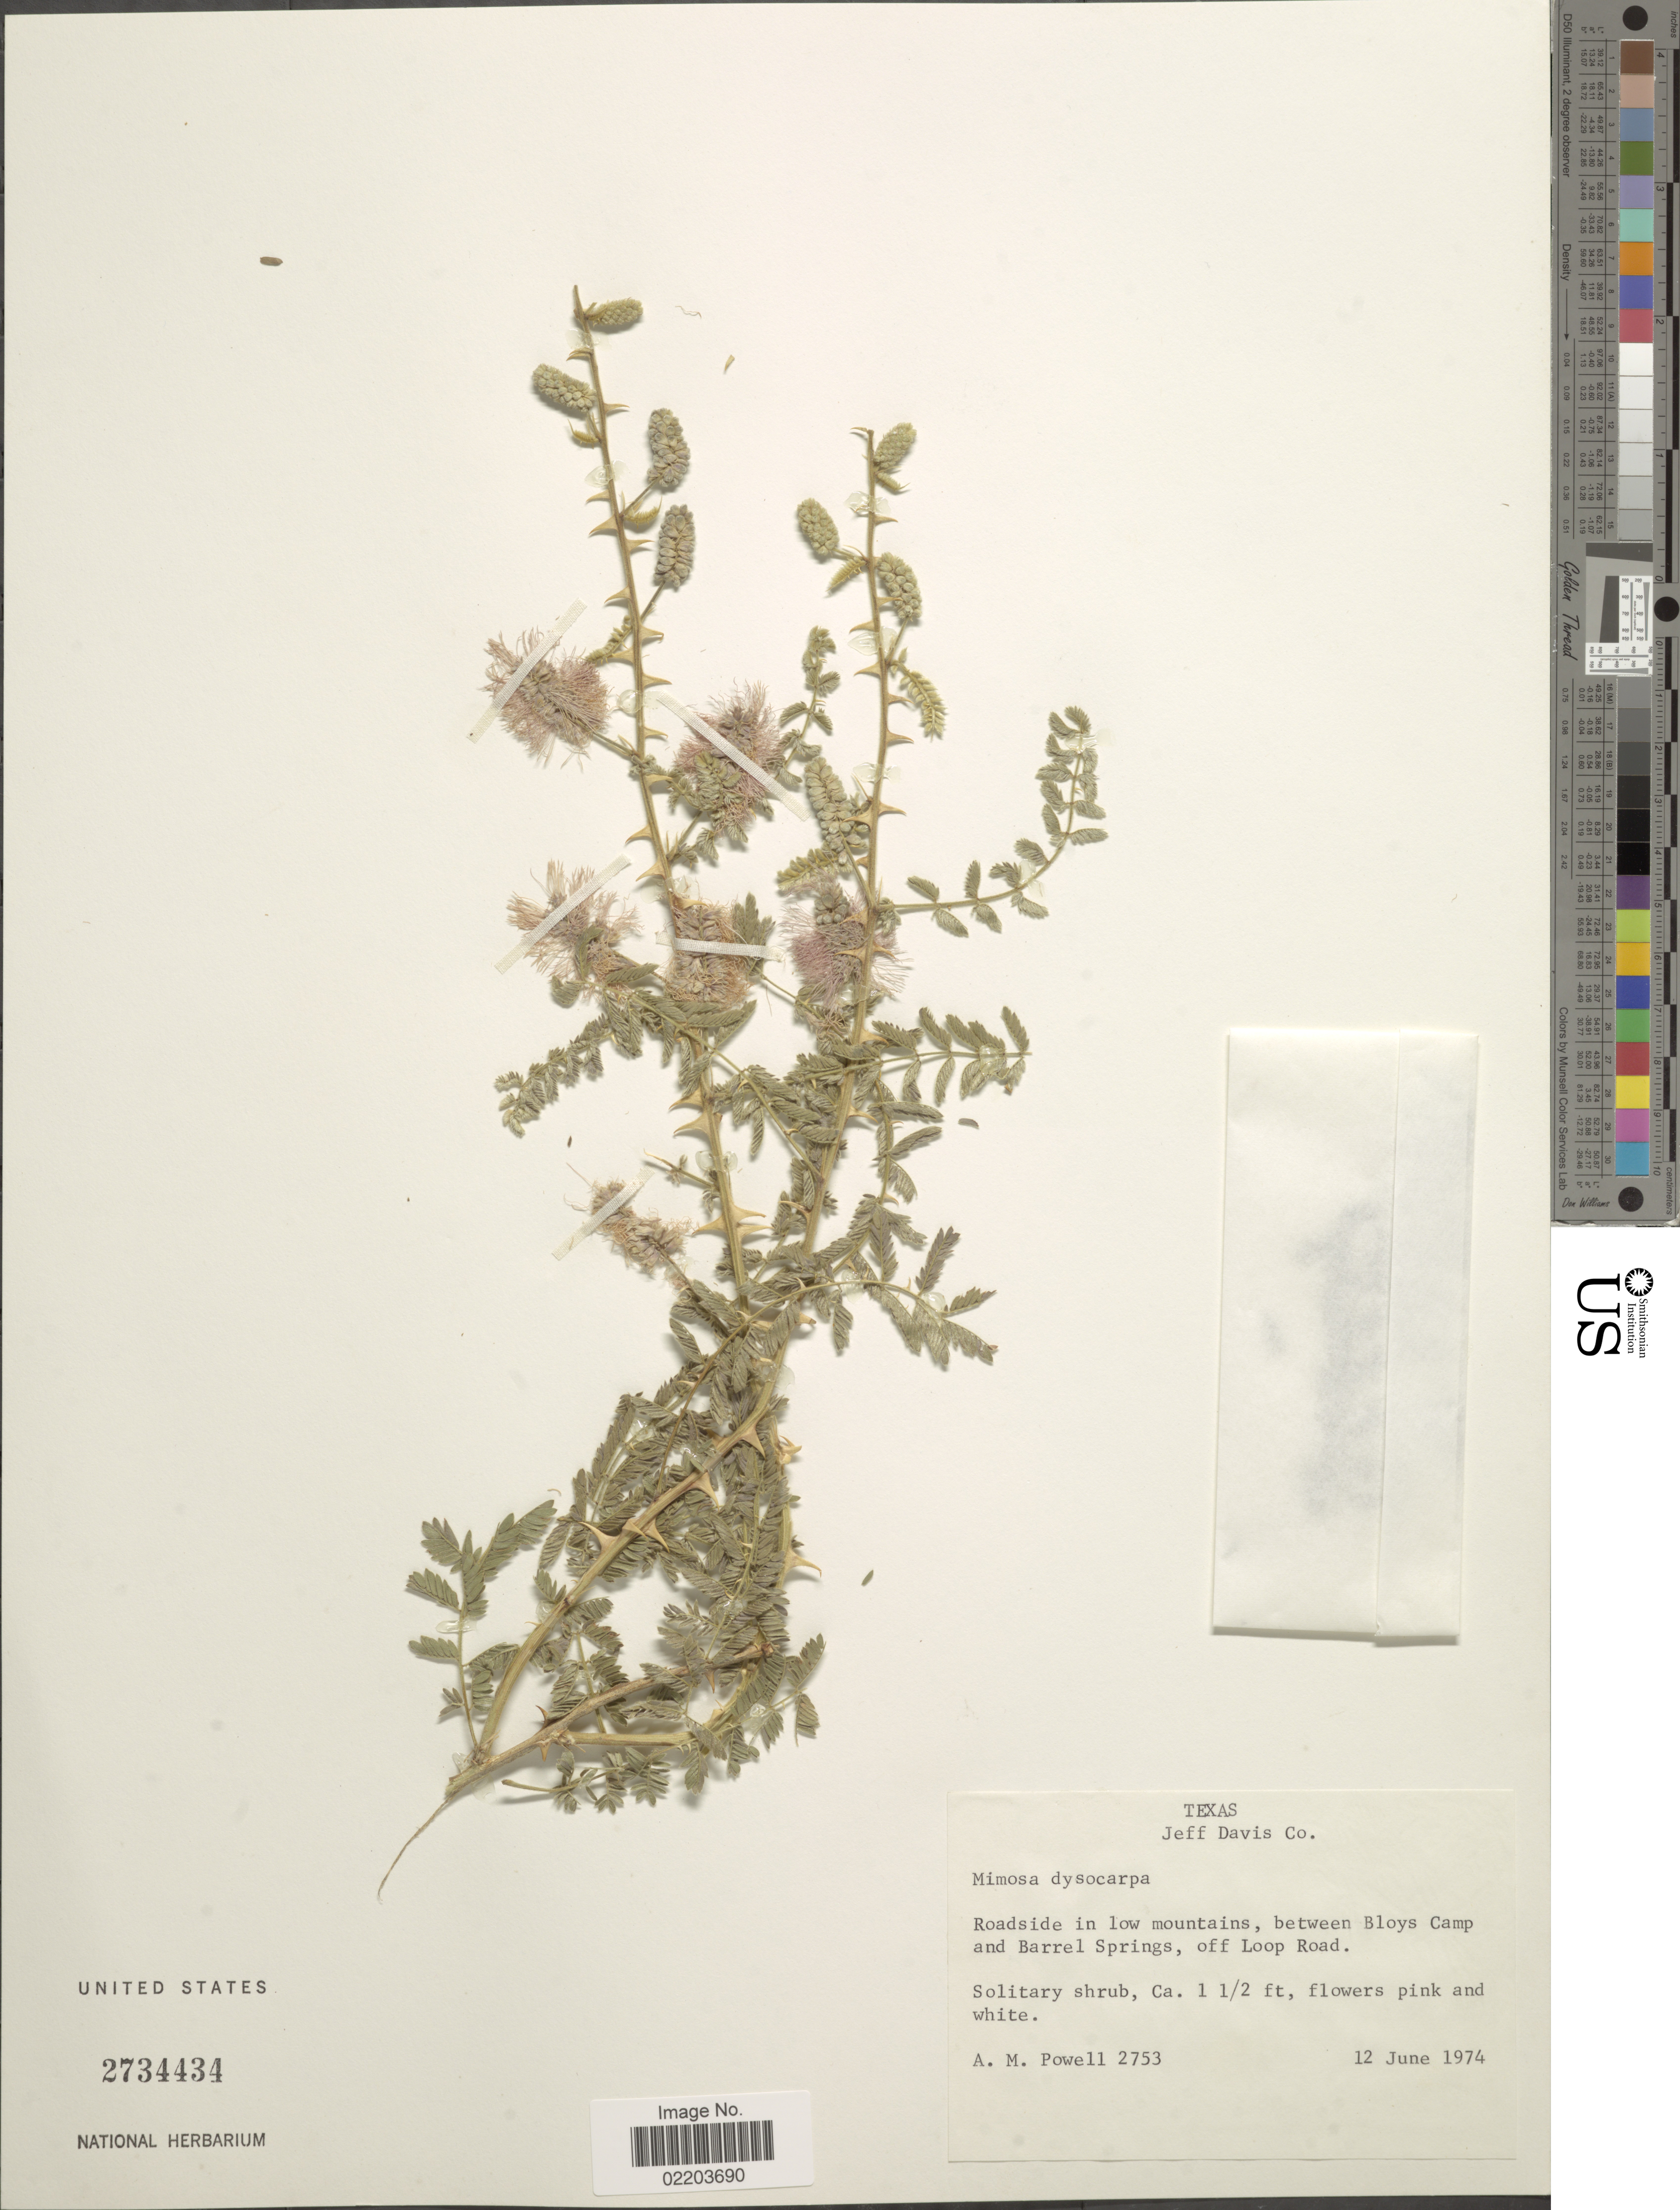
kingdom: Plantae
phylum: Tracheophyta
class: Magnoliopsida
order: Fabales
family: Fabaceae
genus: Mimosa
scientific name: Mimosa dysocarpa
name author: Benth. ex A. Gray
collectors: A. M. Powell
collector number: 2753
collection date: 1974-06-12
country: United States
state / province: Texas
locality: Jeff Davis Co, Roadside in low mountains, between Bloys Camp and Barrel Springs, off Loop Road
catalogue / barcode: US 2734434